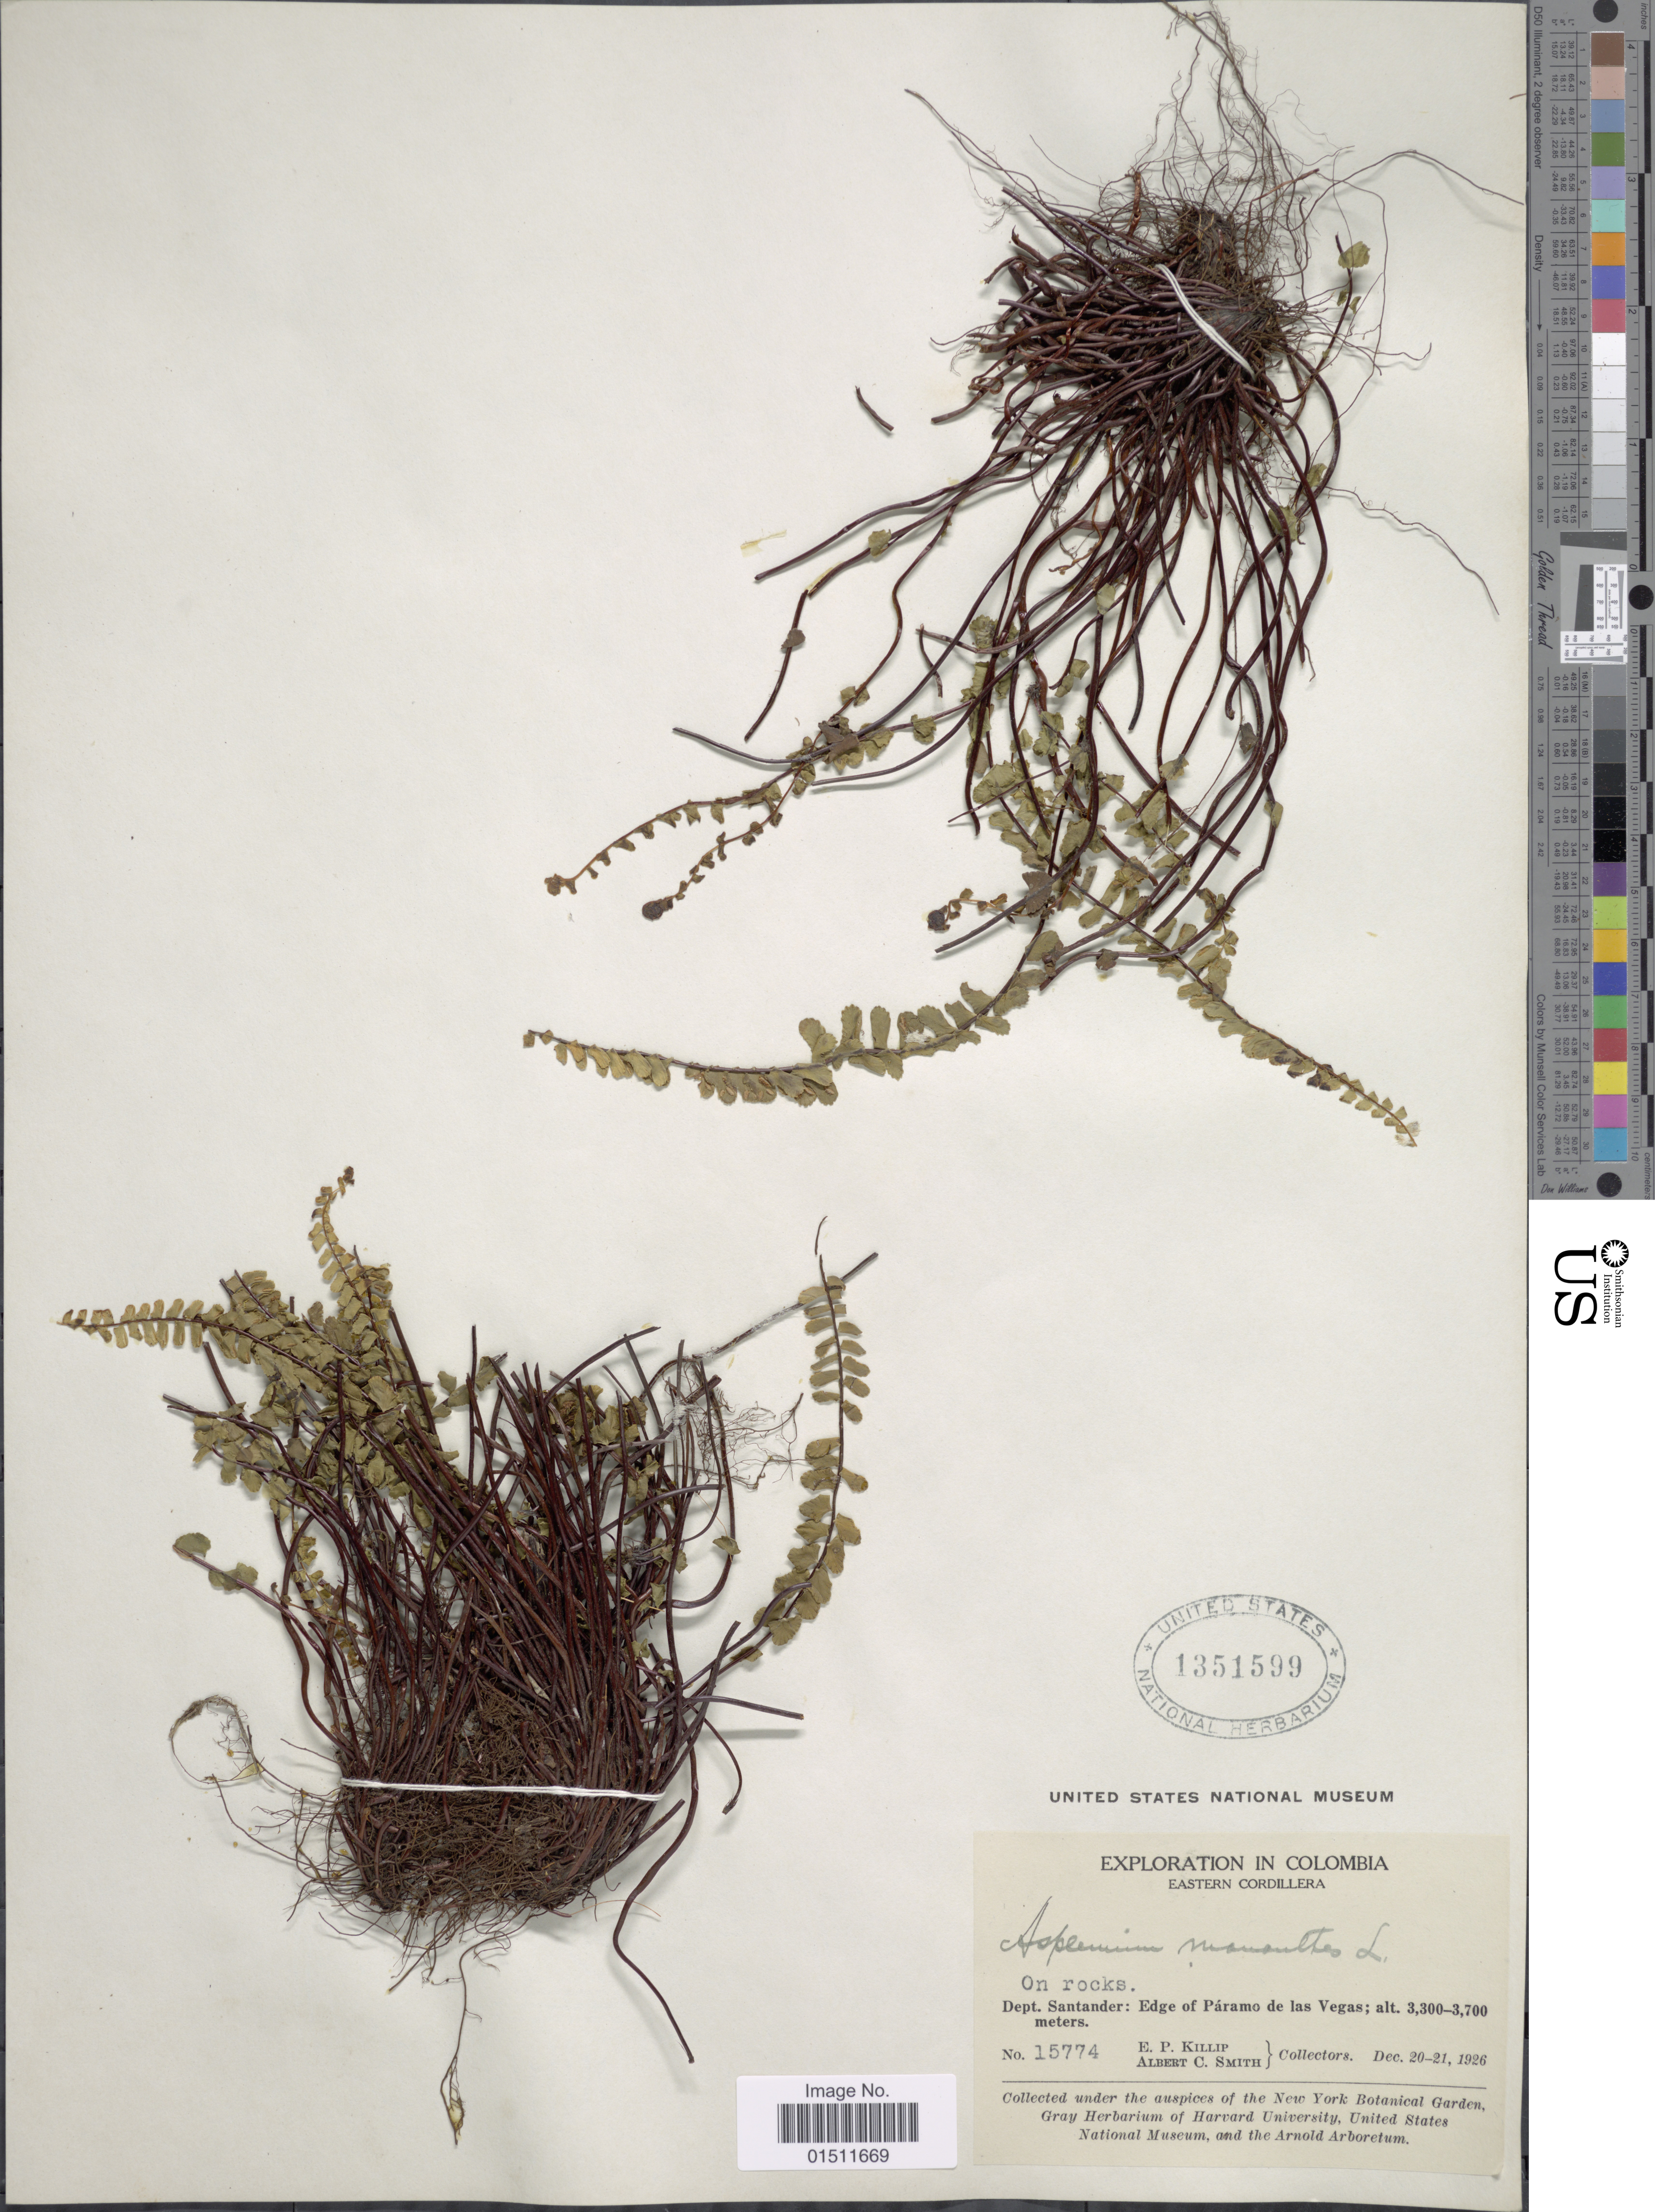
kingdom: Plantae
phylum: Tracheophyta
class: Polypodiopsida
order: Polypodiales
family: Aspleniaceae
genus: Asplenium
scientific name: Asplenium monanthes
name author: L.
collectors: E. P. Killip & A. C. Smith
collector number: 15774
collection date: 1926-12-20/1926-12-21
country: Colombia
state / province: Santander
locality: Eastern Cordillera, dept. Santander: Edge of Paramo de las Vegas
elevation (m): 3300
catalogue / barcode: US 1351599